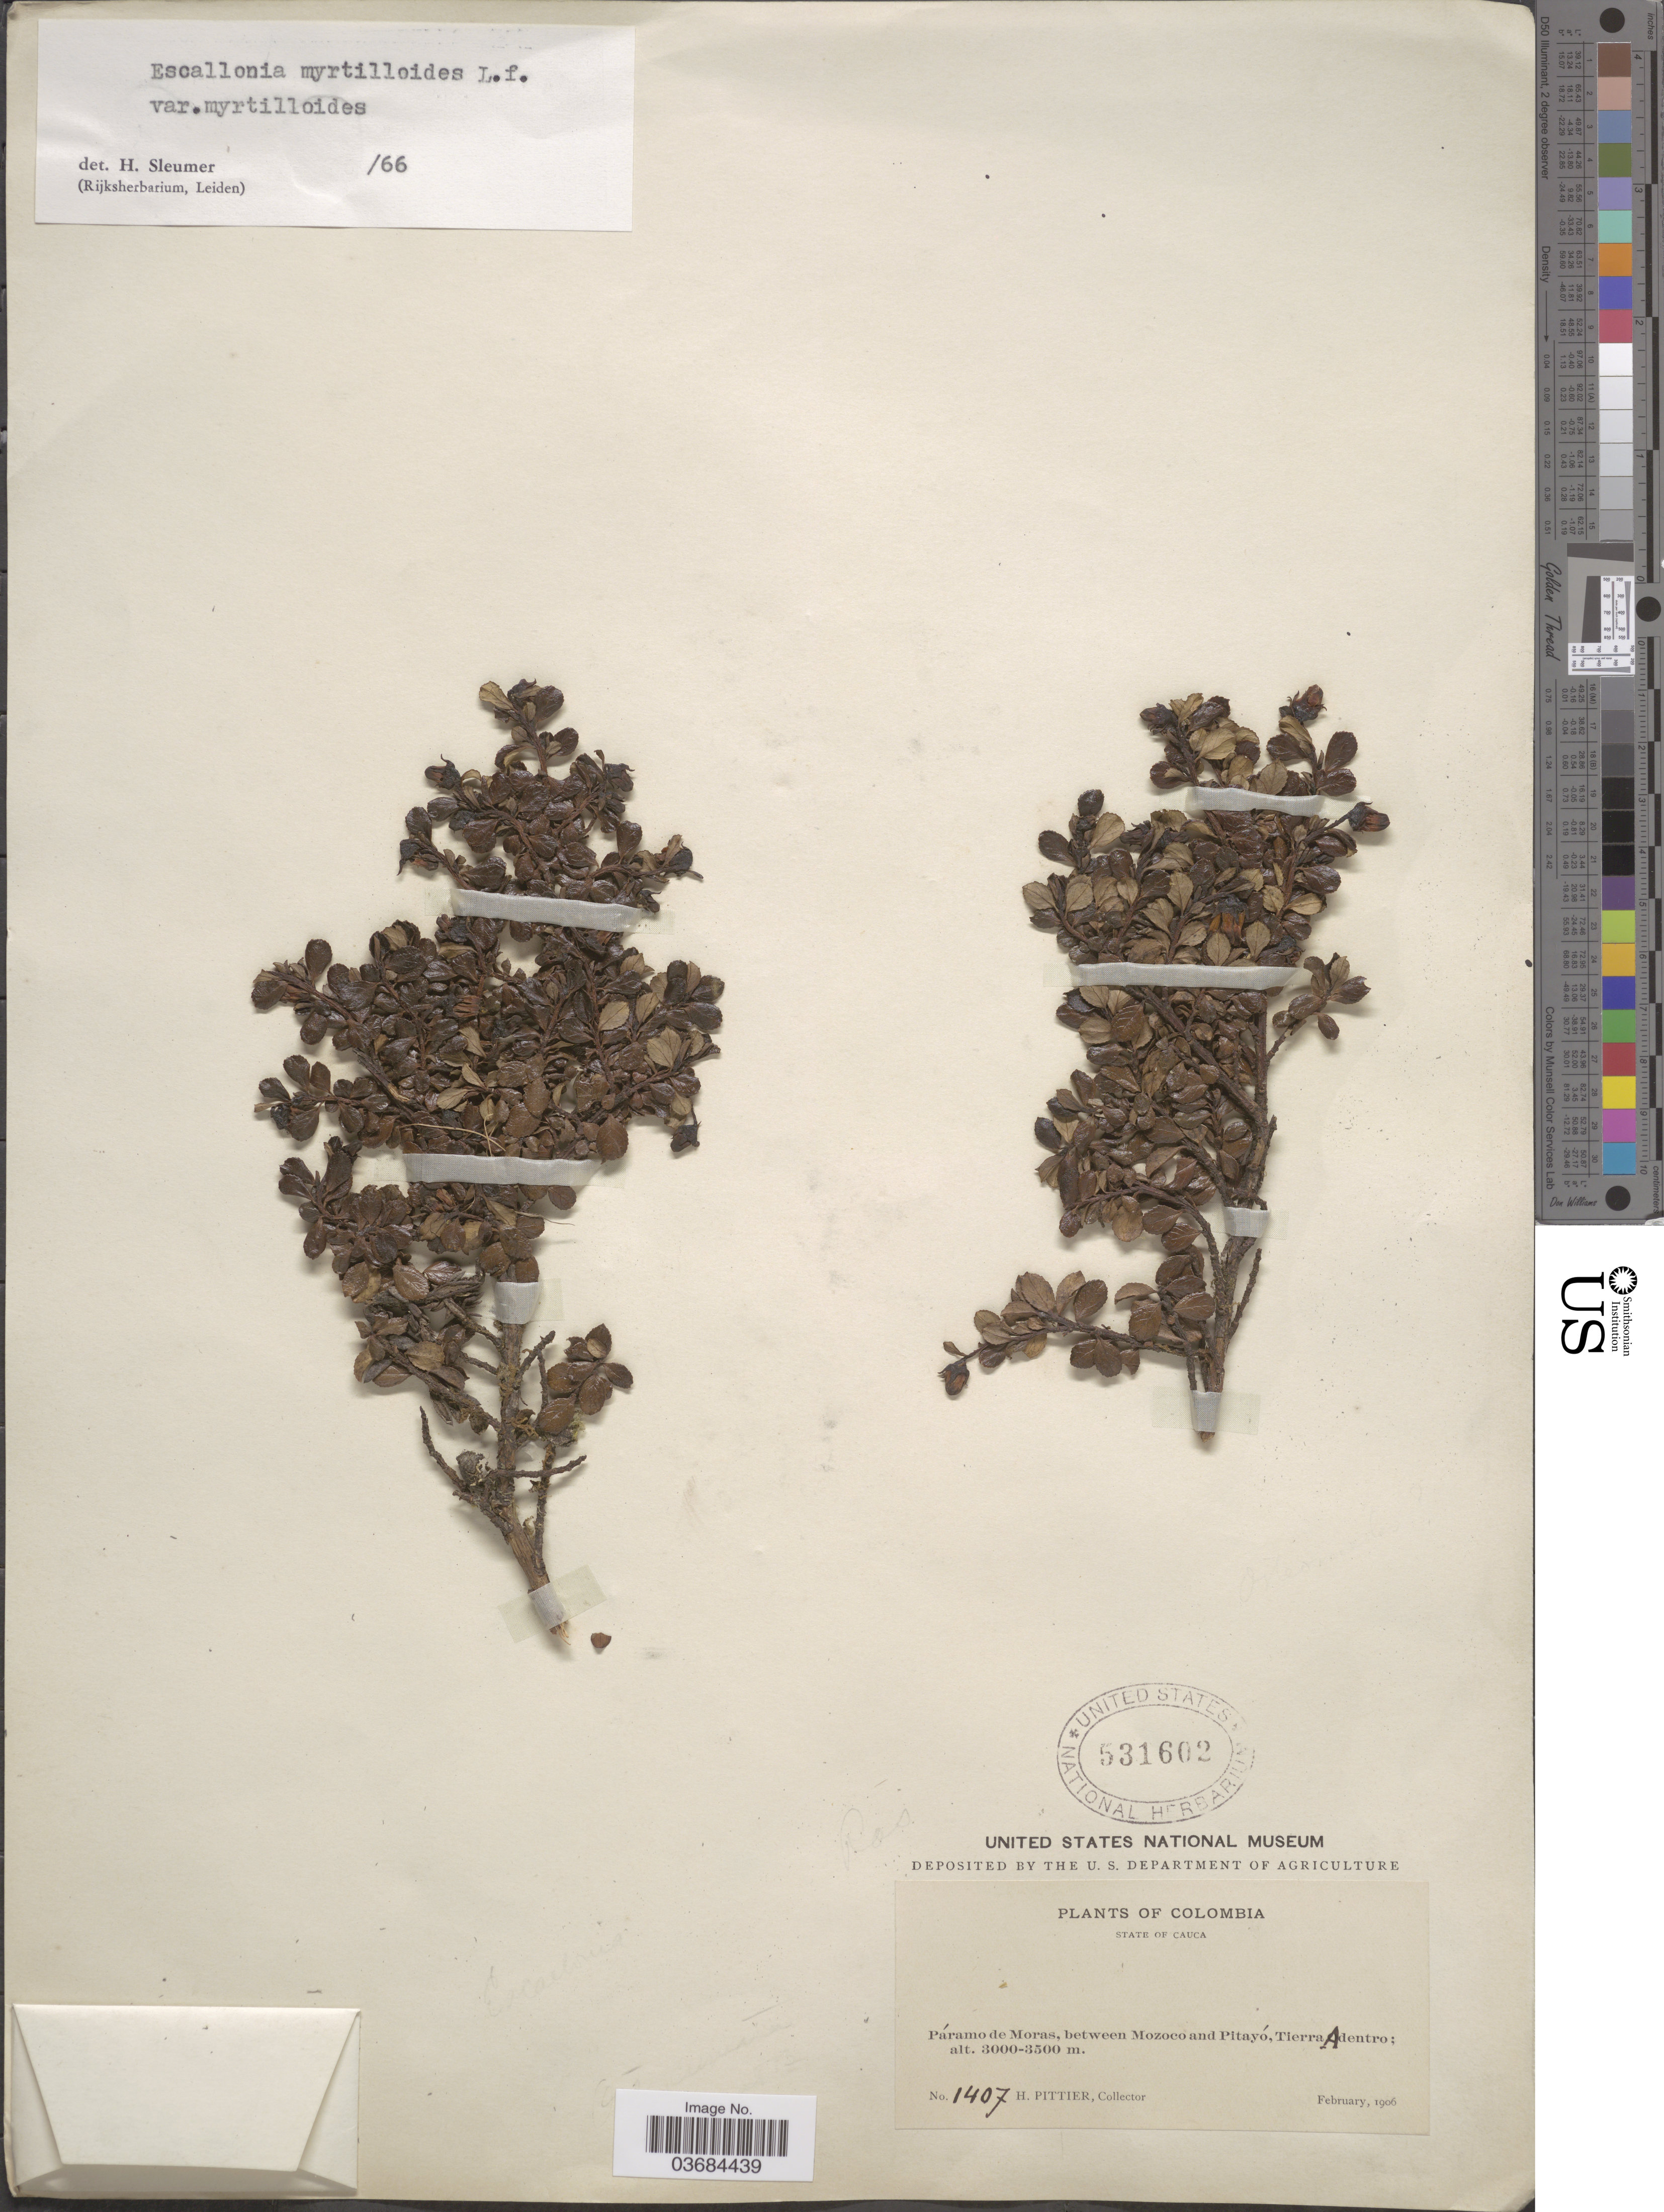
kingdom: Plantae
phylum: Tracheophyta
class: Magnoliopsida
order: Escalloniales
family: Escalloniaceae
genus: Escallonia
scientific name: Escallonia myrtilloides var. myrtilloides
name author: L. f.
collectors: H. F. Pittier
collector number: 1407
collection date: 1906-02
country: Colombia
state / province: Cauca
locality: Páramo de Moras, between Mozoco and Pitayó, Tierra Adentro.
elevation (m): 3000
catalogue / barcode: US 531602